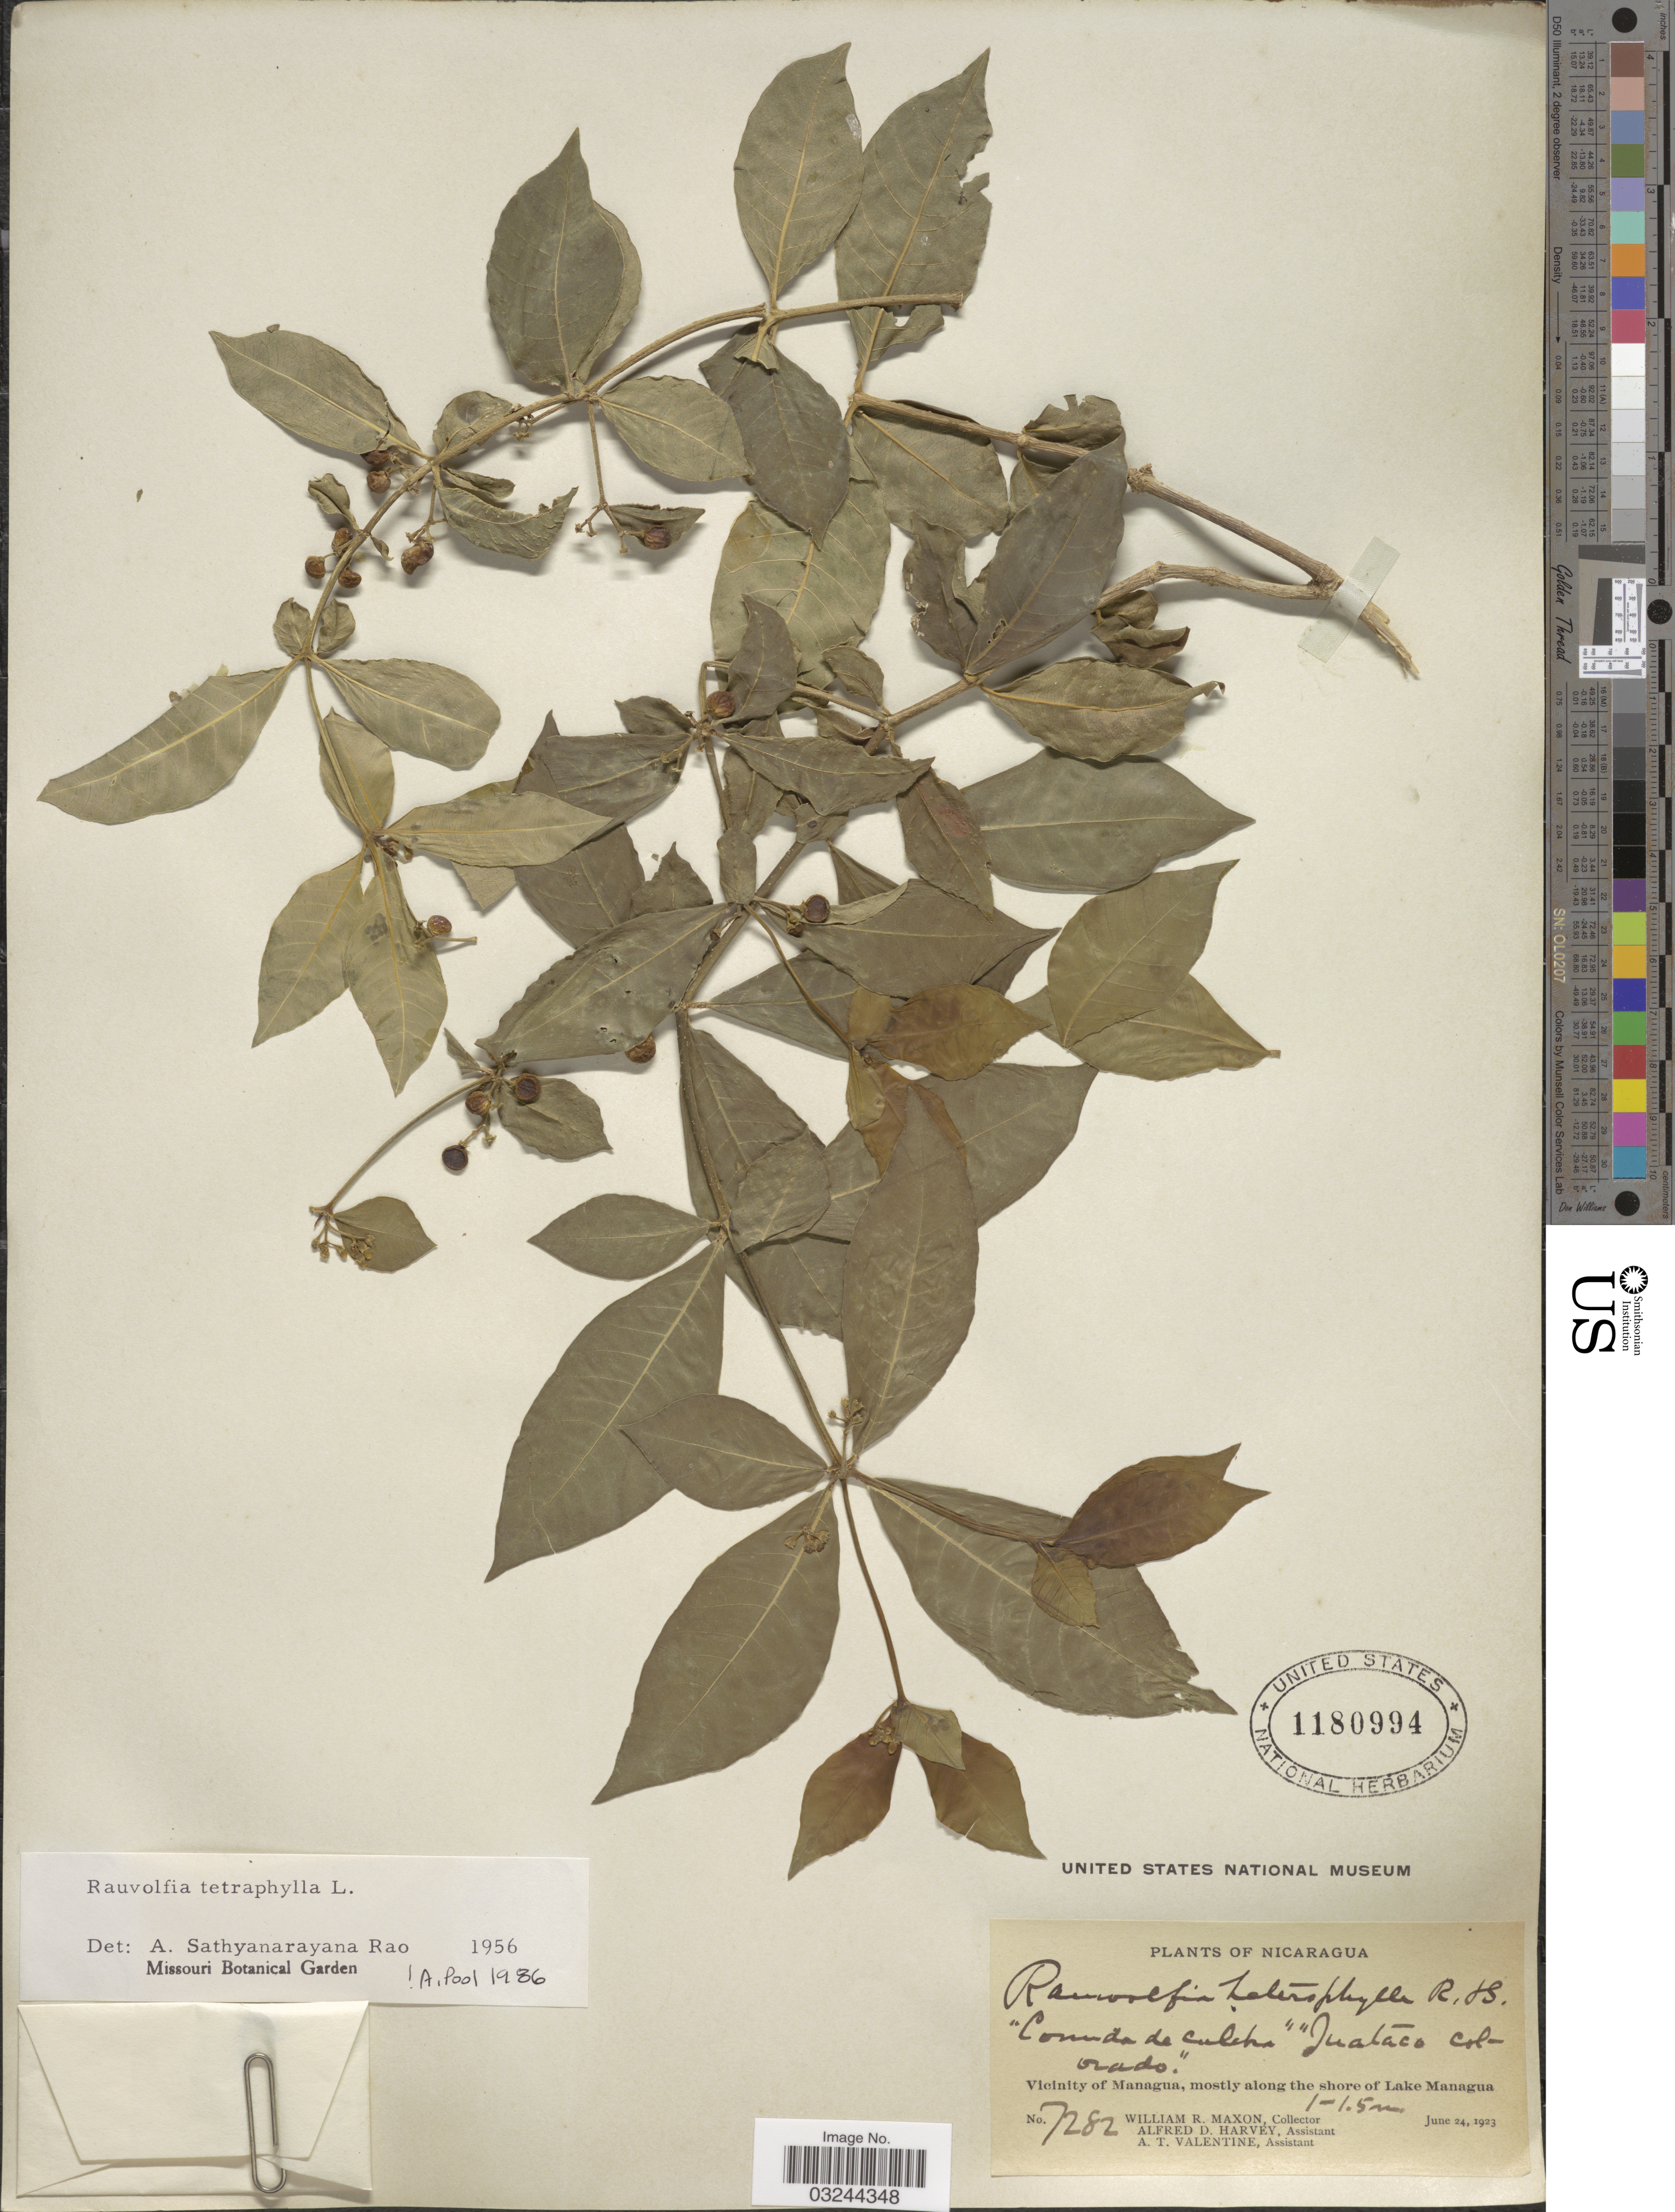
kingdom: Plantae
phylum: Tracheophyta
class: Magnoliopsida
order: Gentianales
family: Apocynaceae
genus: Rauvolfia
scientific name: Rauvolfia tetraphylla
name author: L.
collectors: W. R. Maxon, A. D. Harvey & A. Valentine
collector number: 7282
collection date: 1923-06-24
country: Nicaragua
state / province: Managua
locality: Vicinity of Managua, mostly along the shore of Lake Managua.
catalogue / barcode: US 1180994